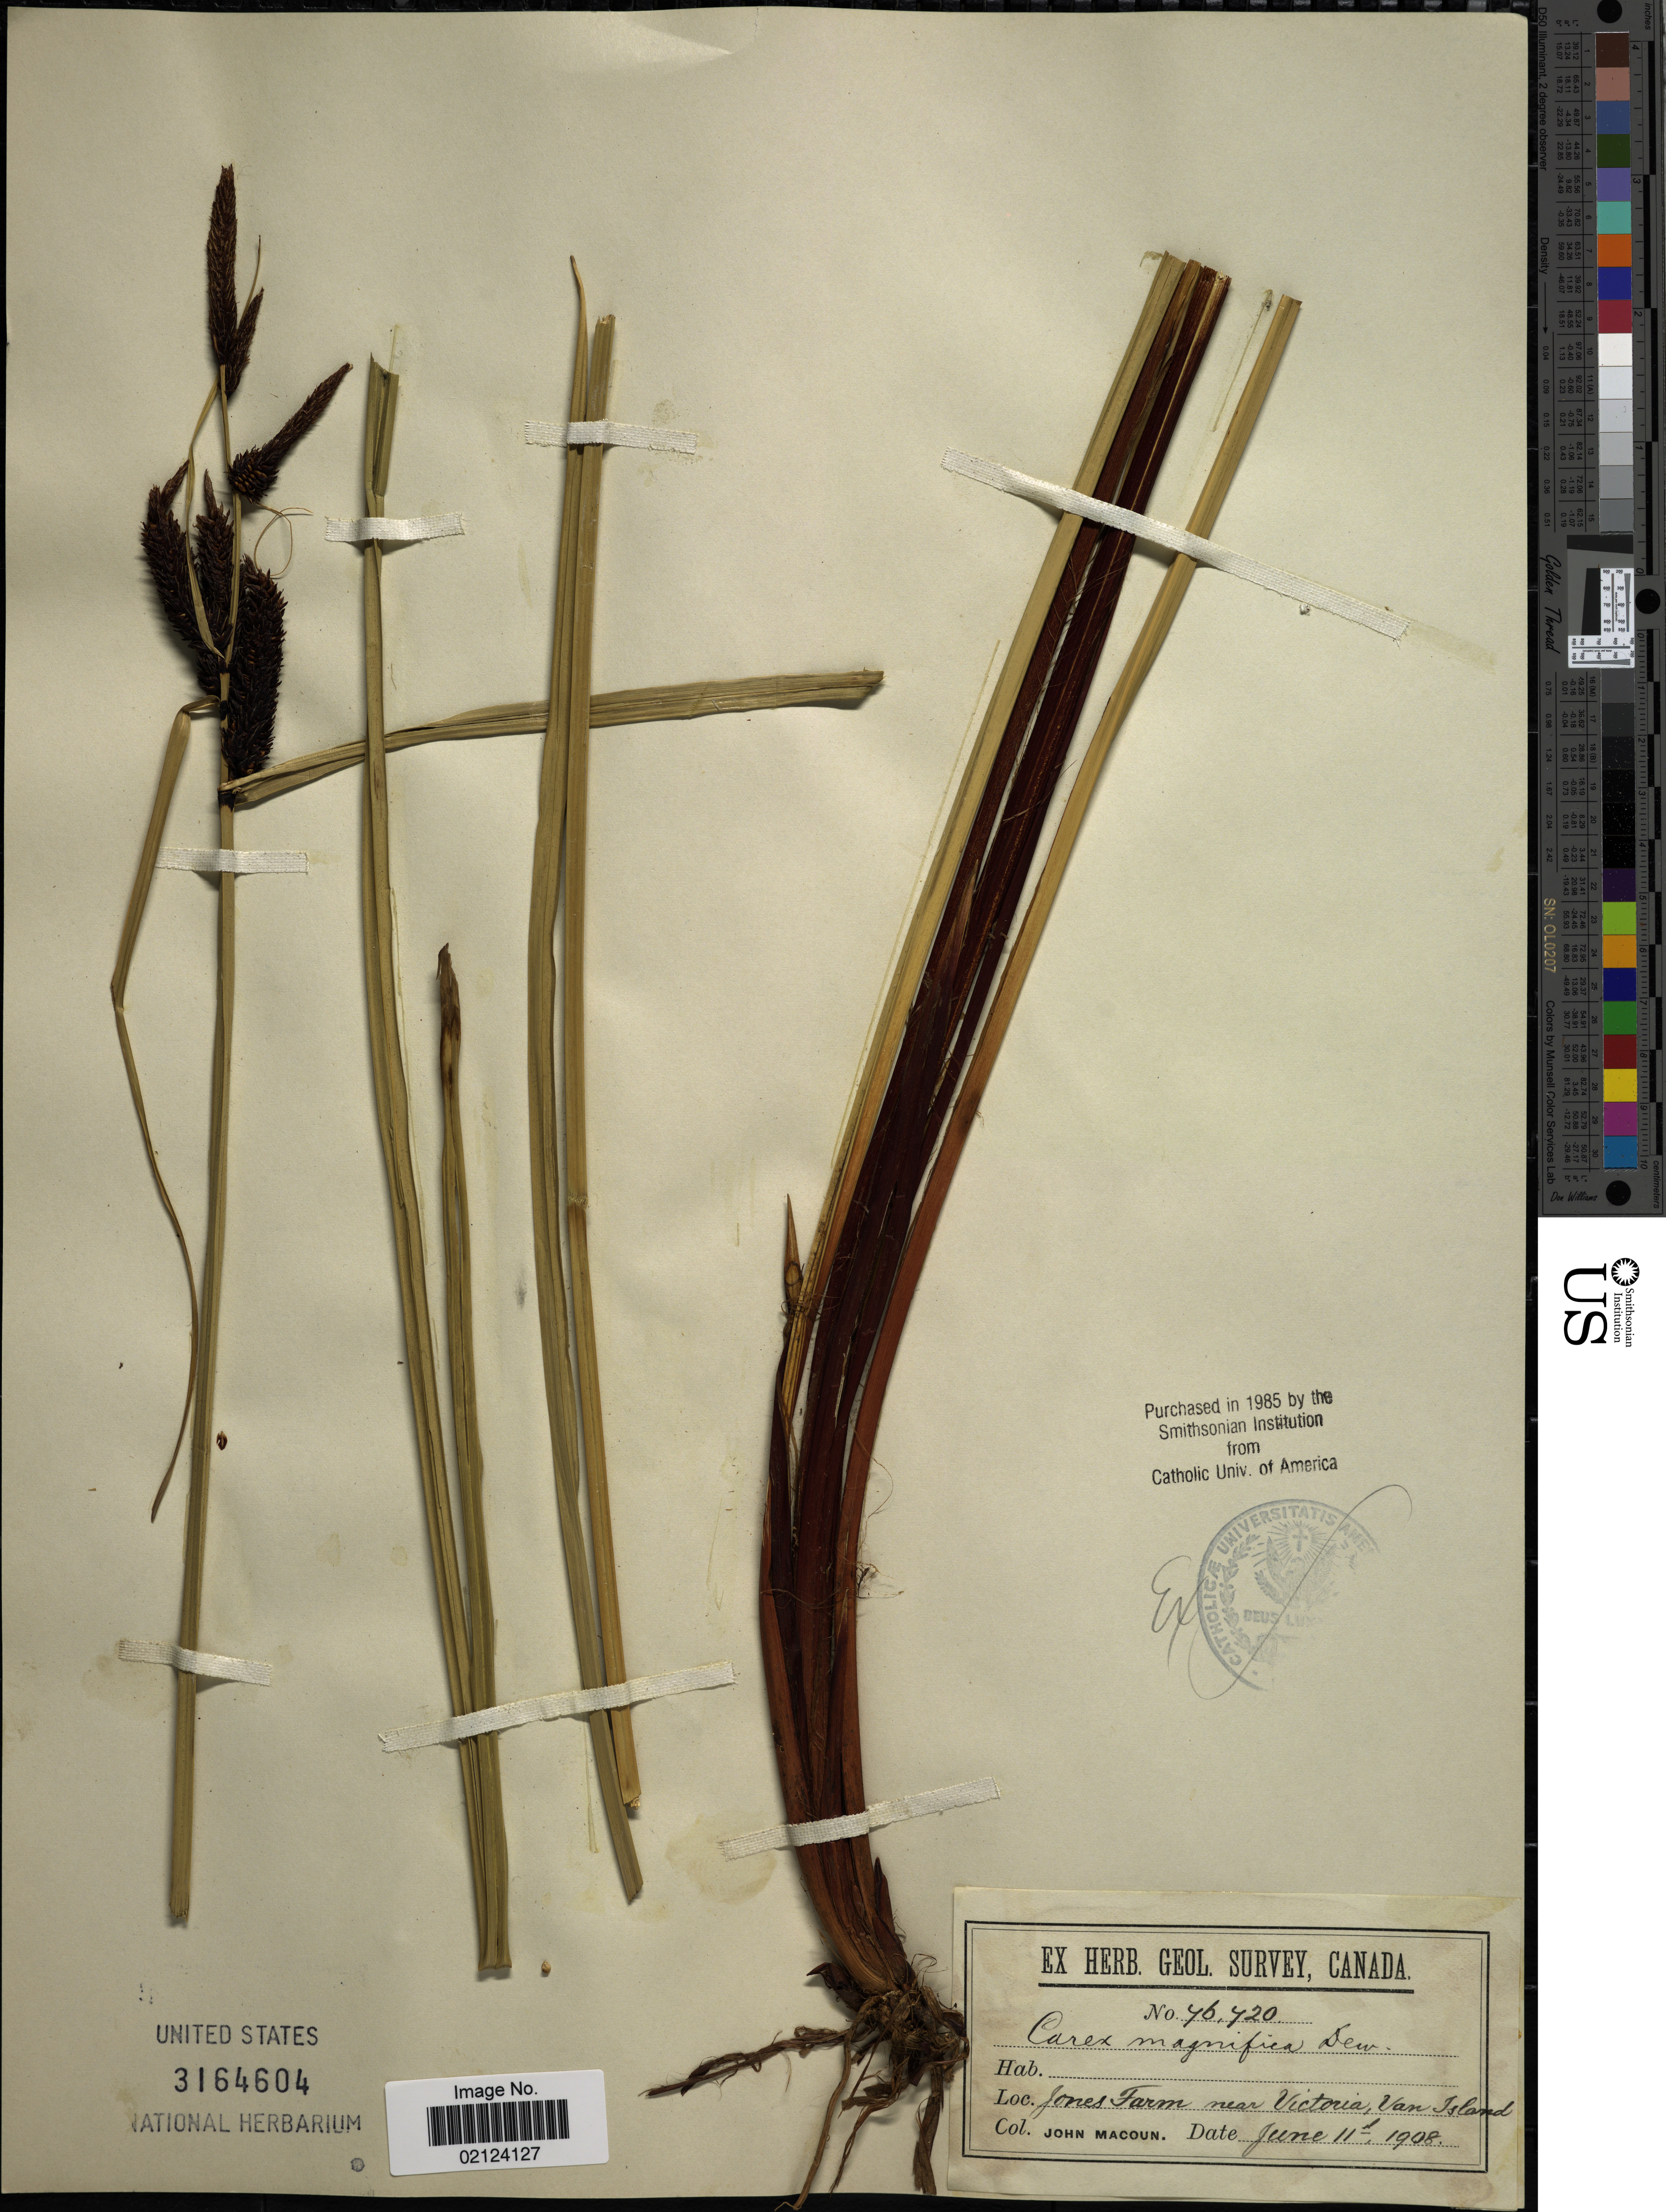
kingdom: Plantae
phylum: Tracheophyta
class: Liliopsida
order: Poales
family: Cyperaceae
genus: Carex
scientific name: Carex obnupta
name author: L.H. Bailey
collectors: J. Macoun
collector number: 46420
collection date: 1908-06-11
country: Canada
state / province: British Columbia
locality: Jones Farm near Victoria, Van. Island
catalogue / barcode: US 3164604